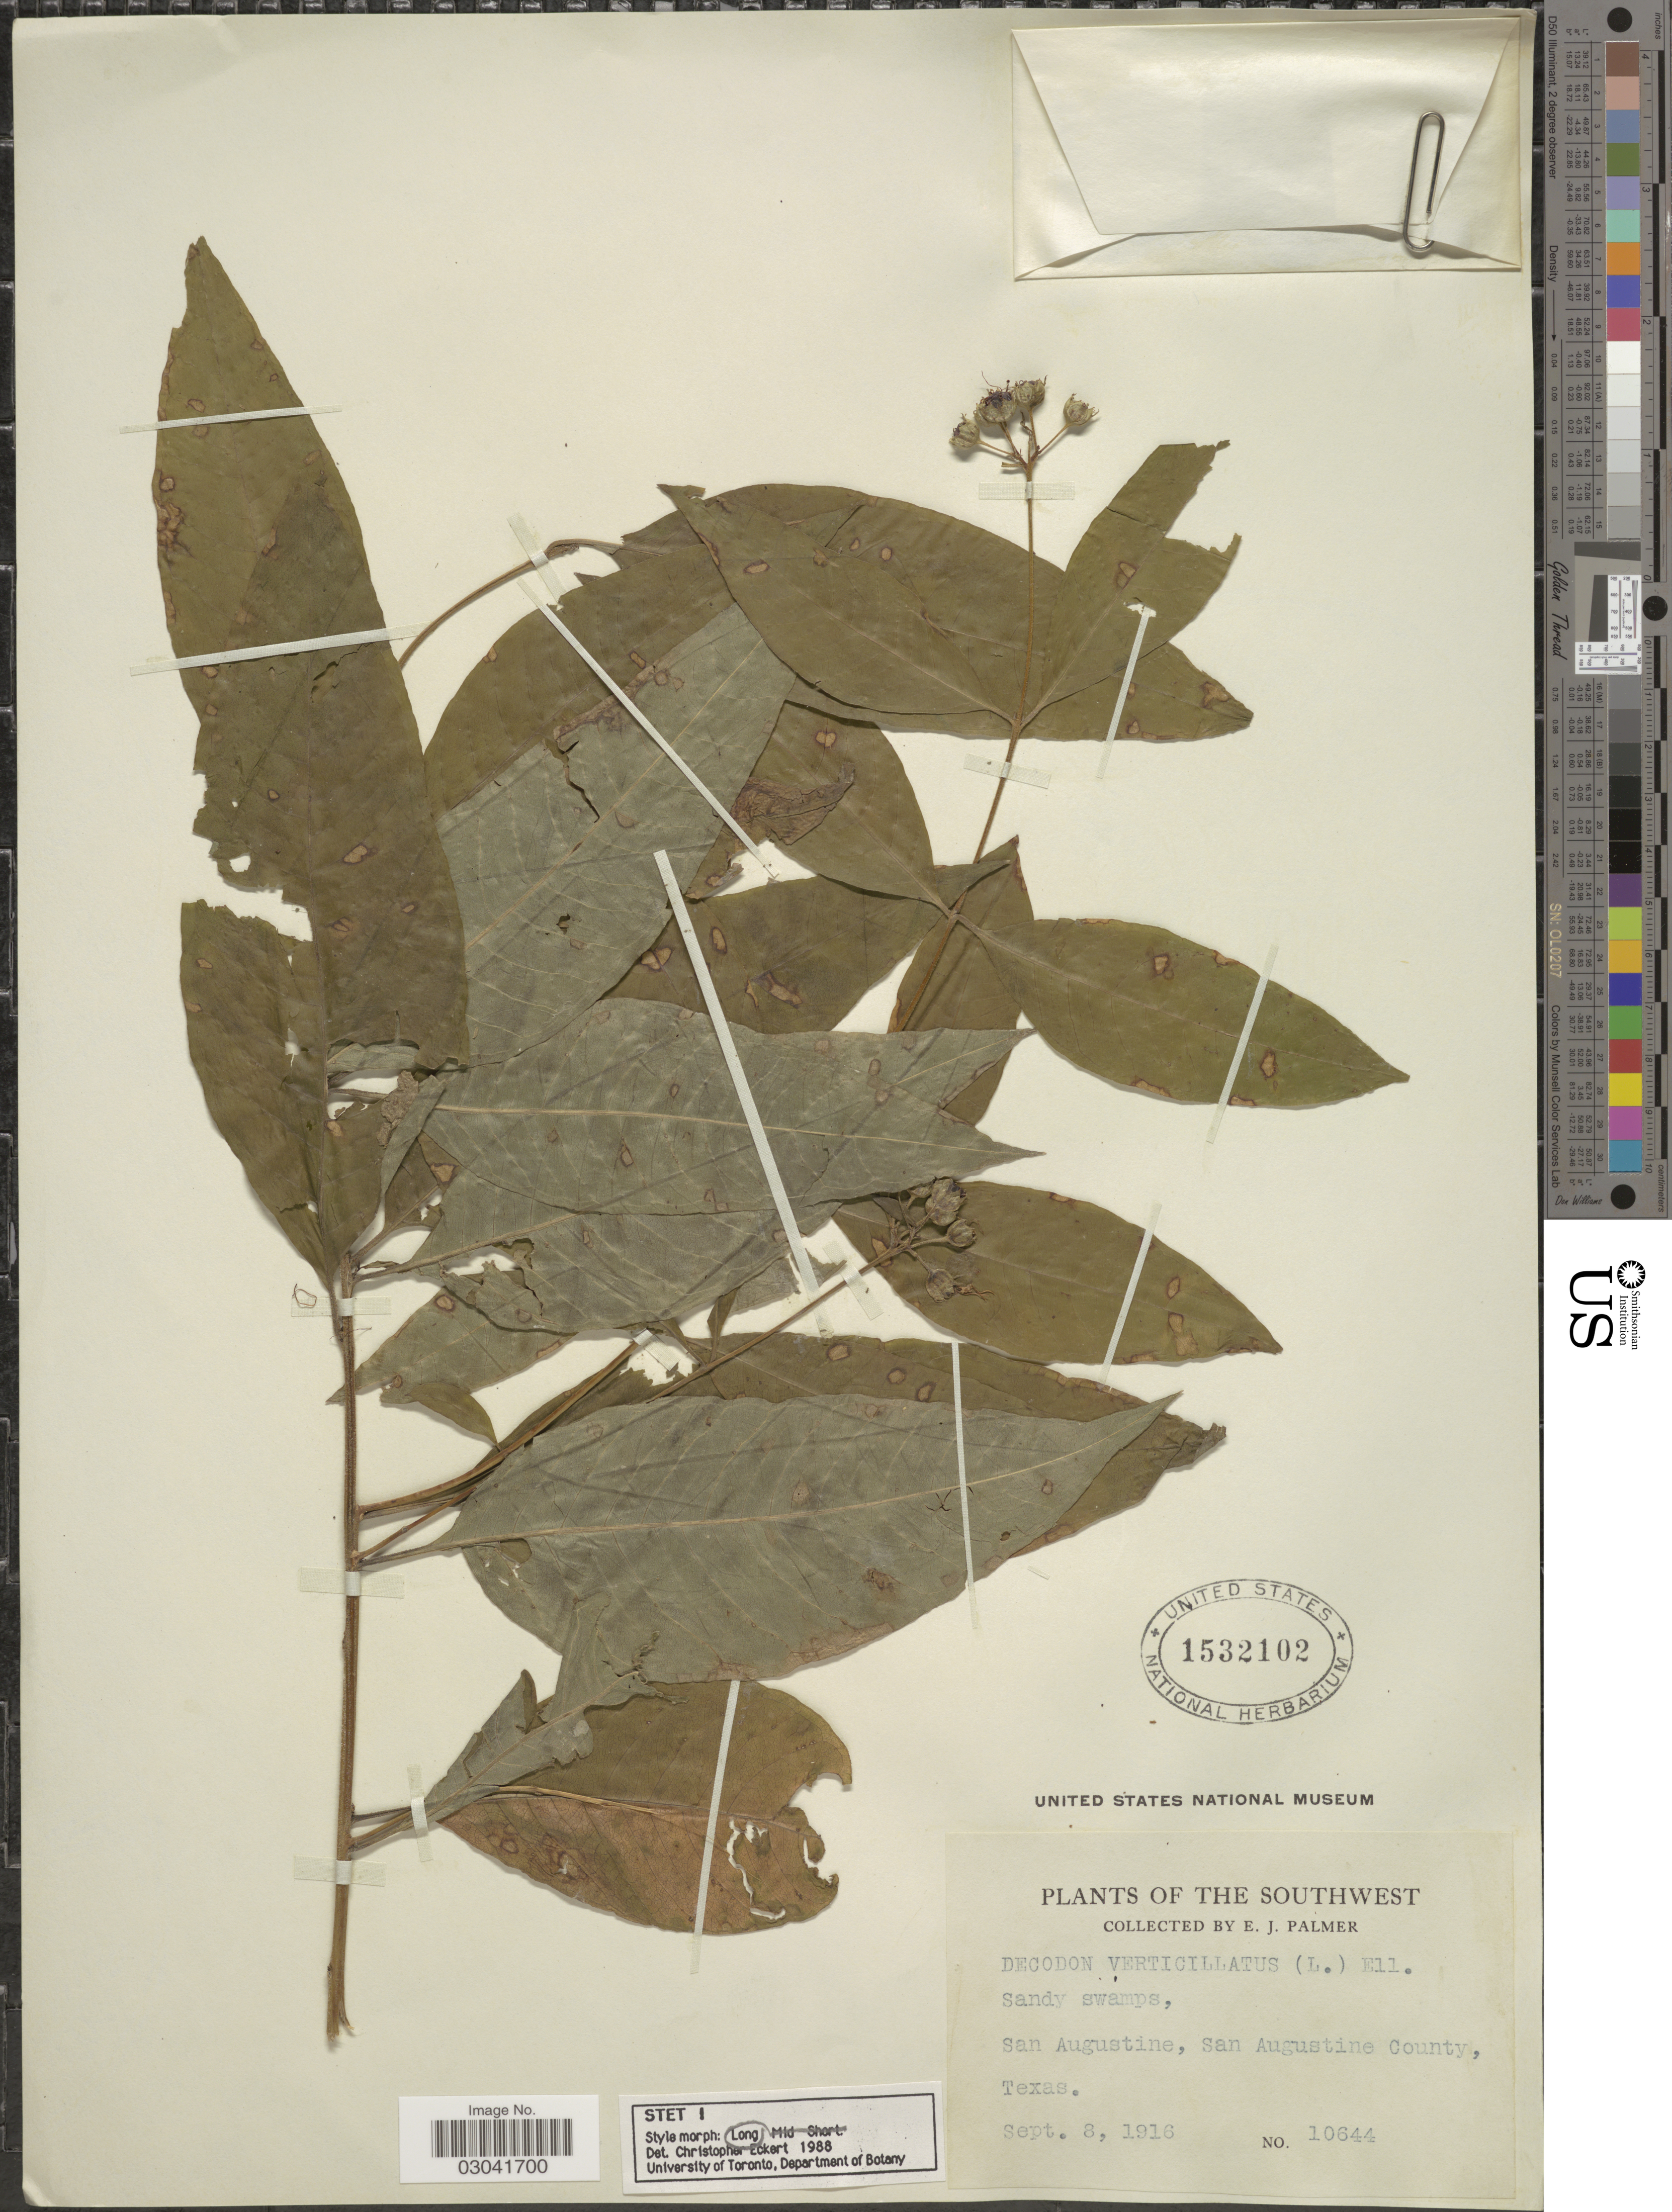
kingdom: Plantae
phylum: Tracheophyta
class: Magnoliopsida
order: Myrtales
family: Lythraceae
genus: Decodon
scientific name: Decodon verticillatus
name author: (L.) Elliott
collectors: E. J. Palmer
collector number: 10644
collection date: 1916-09-08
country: United States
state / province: Texas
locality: Southwest. San Augustine, San Augustine County.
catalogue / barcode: US 1532102